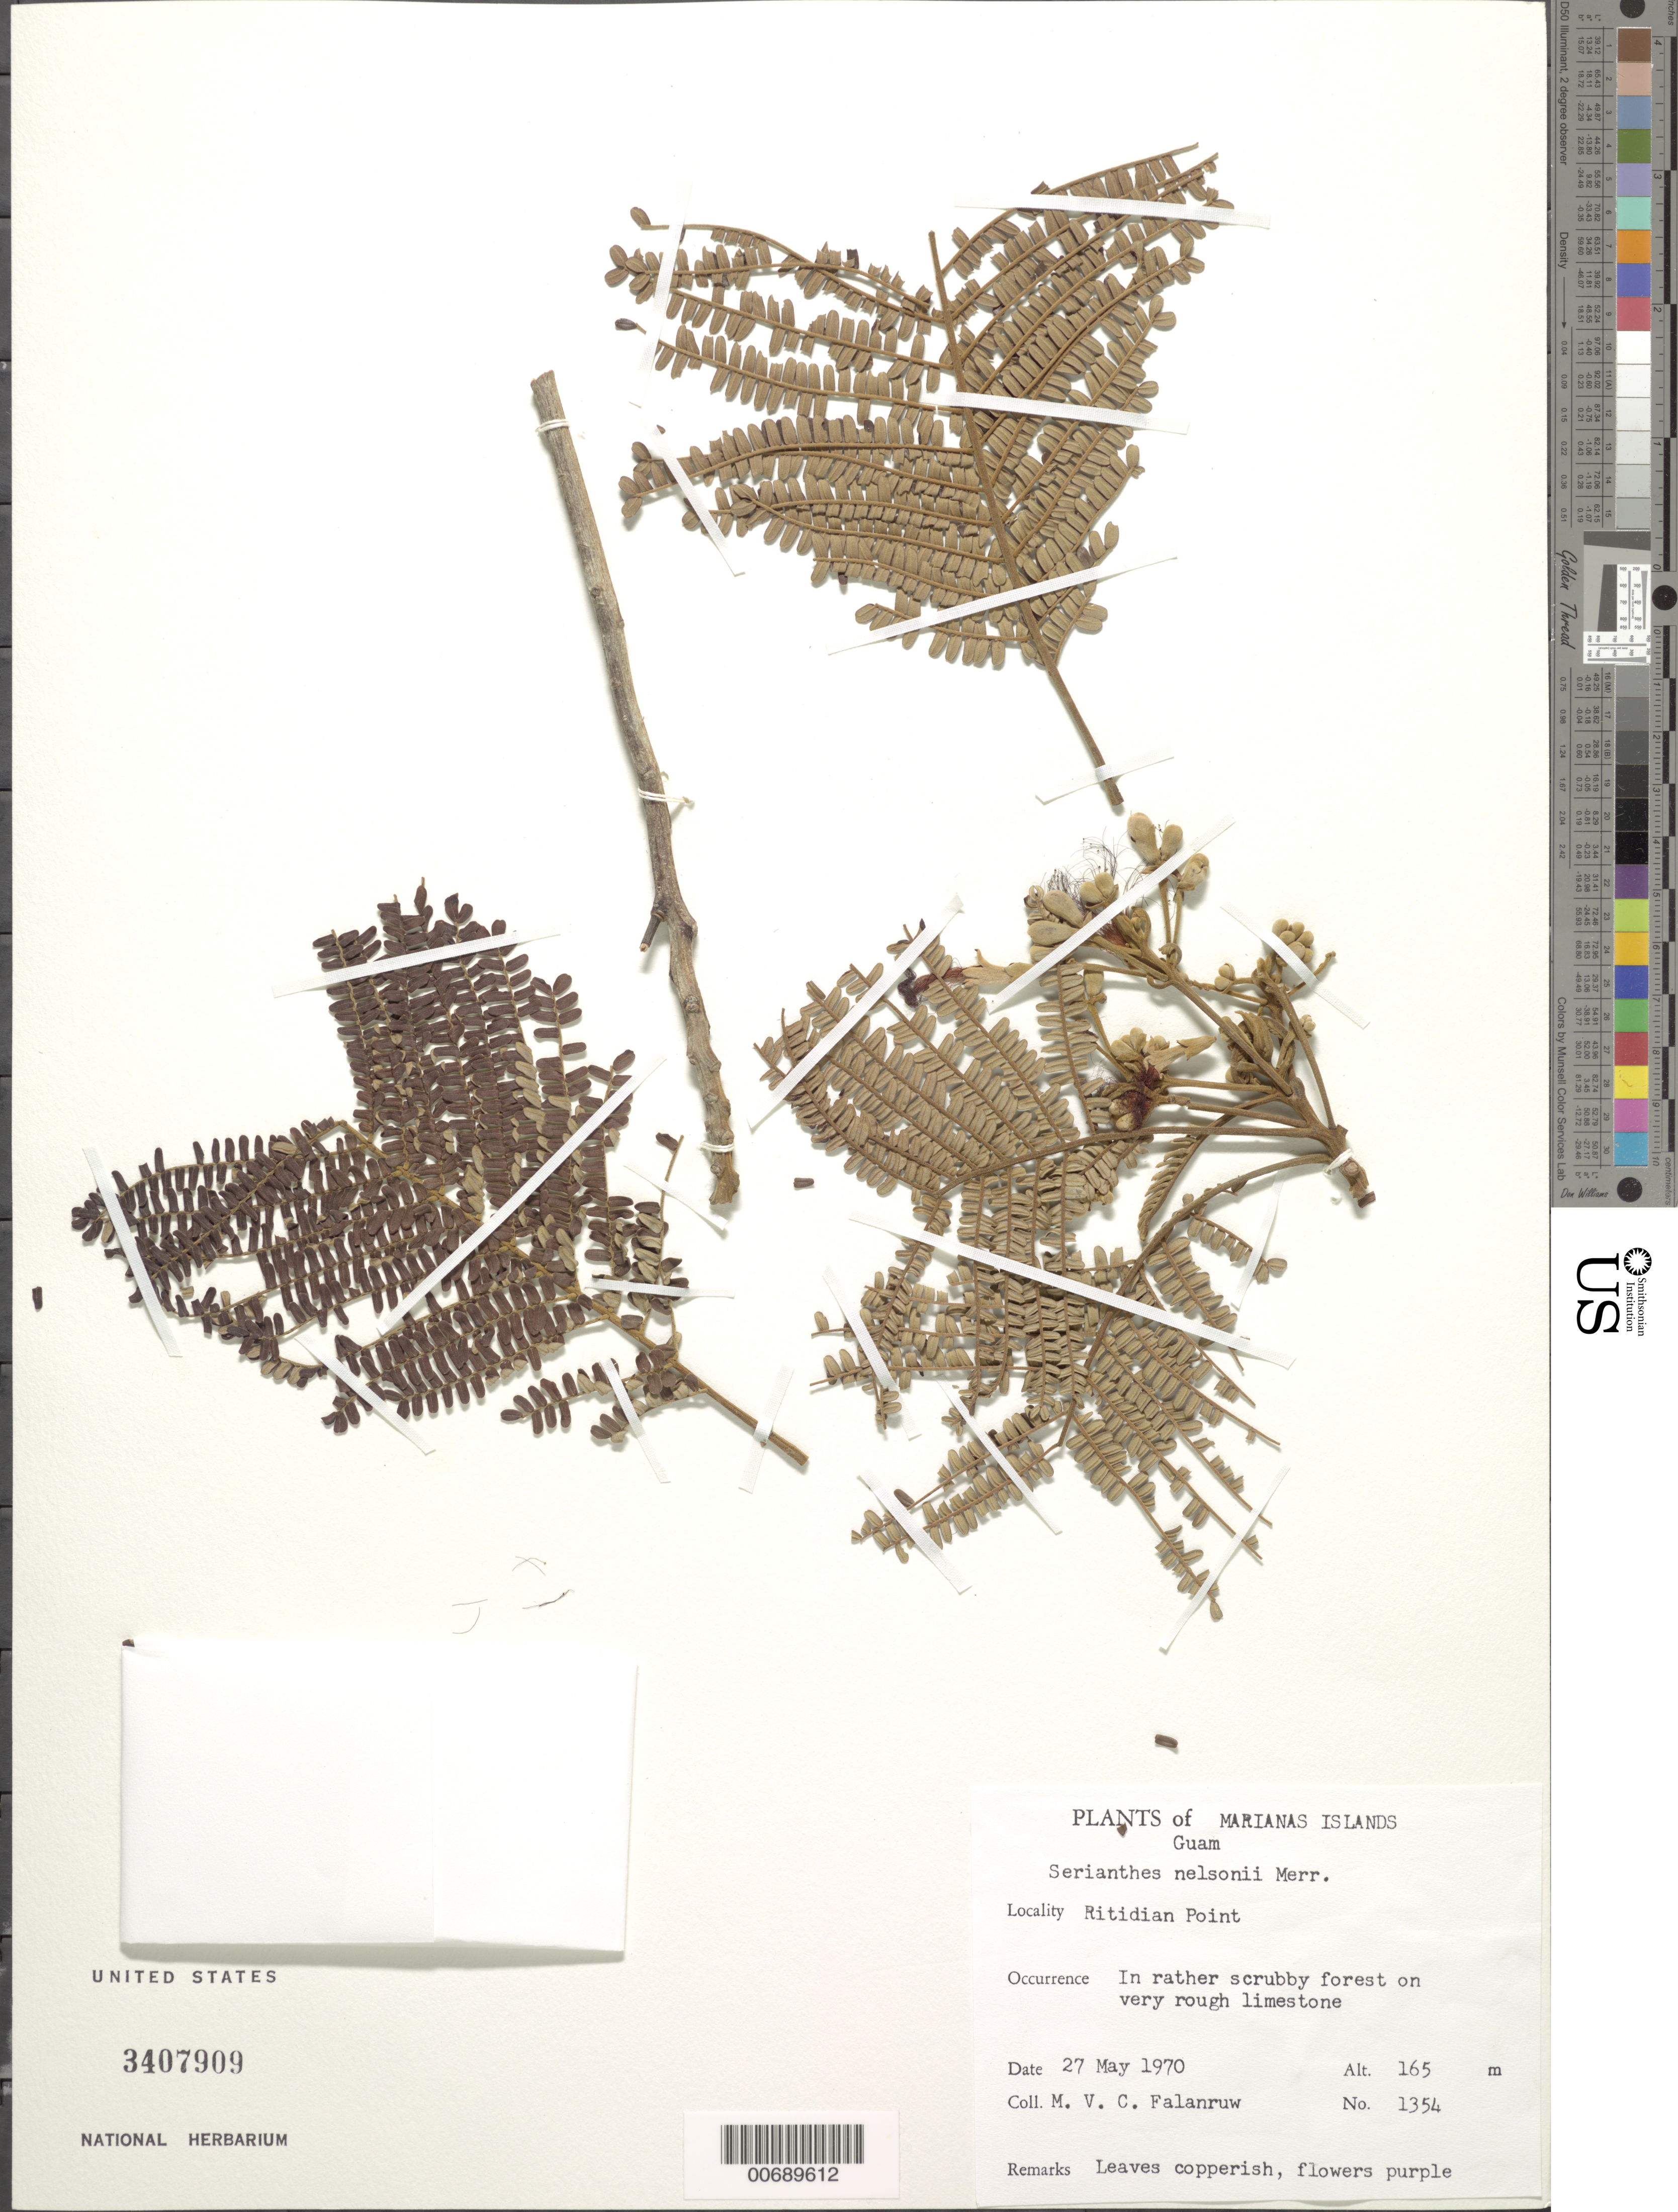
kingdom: Plantae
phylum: Tracheophyta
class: Magnoliopsida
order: Fabales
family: Fabaceae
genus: Serianthes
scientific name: Serianthes nelsonii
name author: Merr.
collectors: M. V. Falanruw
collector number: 1354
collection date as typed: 27 May 1970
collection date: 1970-05-27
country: Northern Mariana Islands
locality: Ritidian Point.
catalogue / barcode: US 3407909